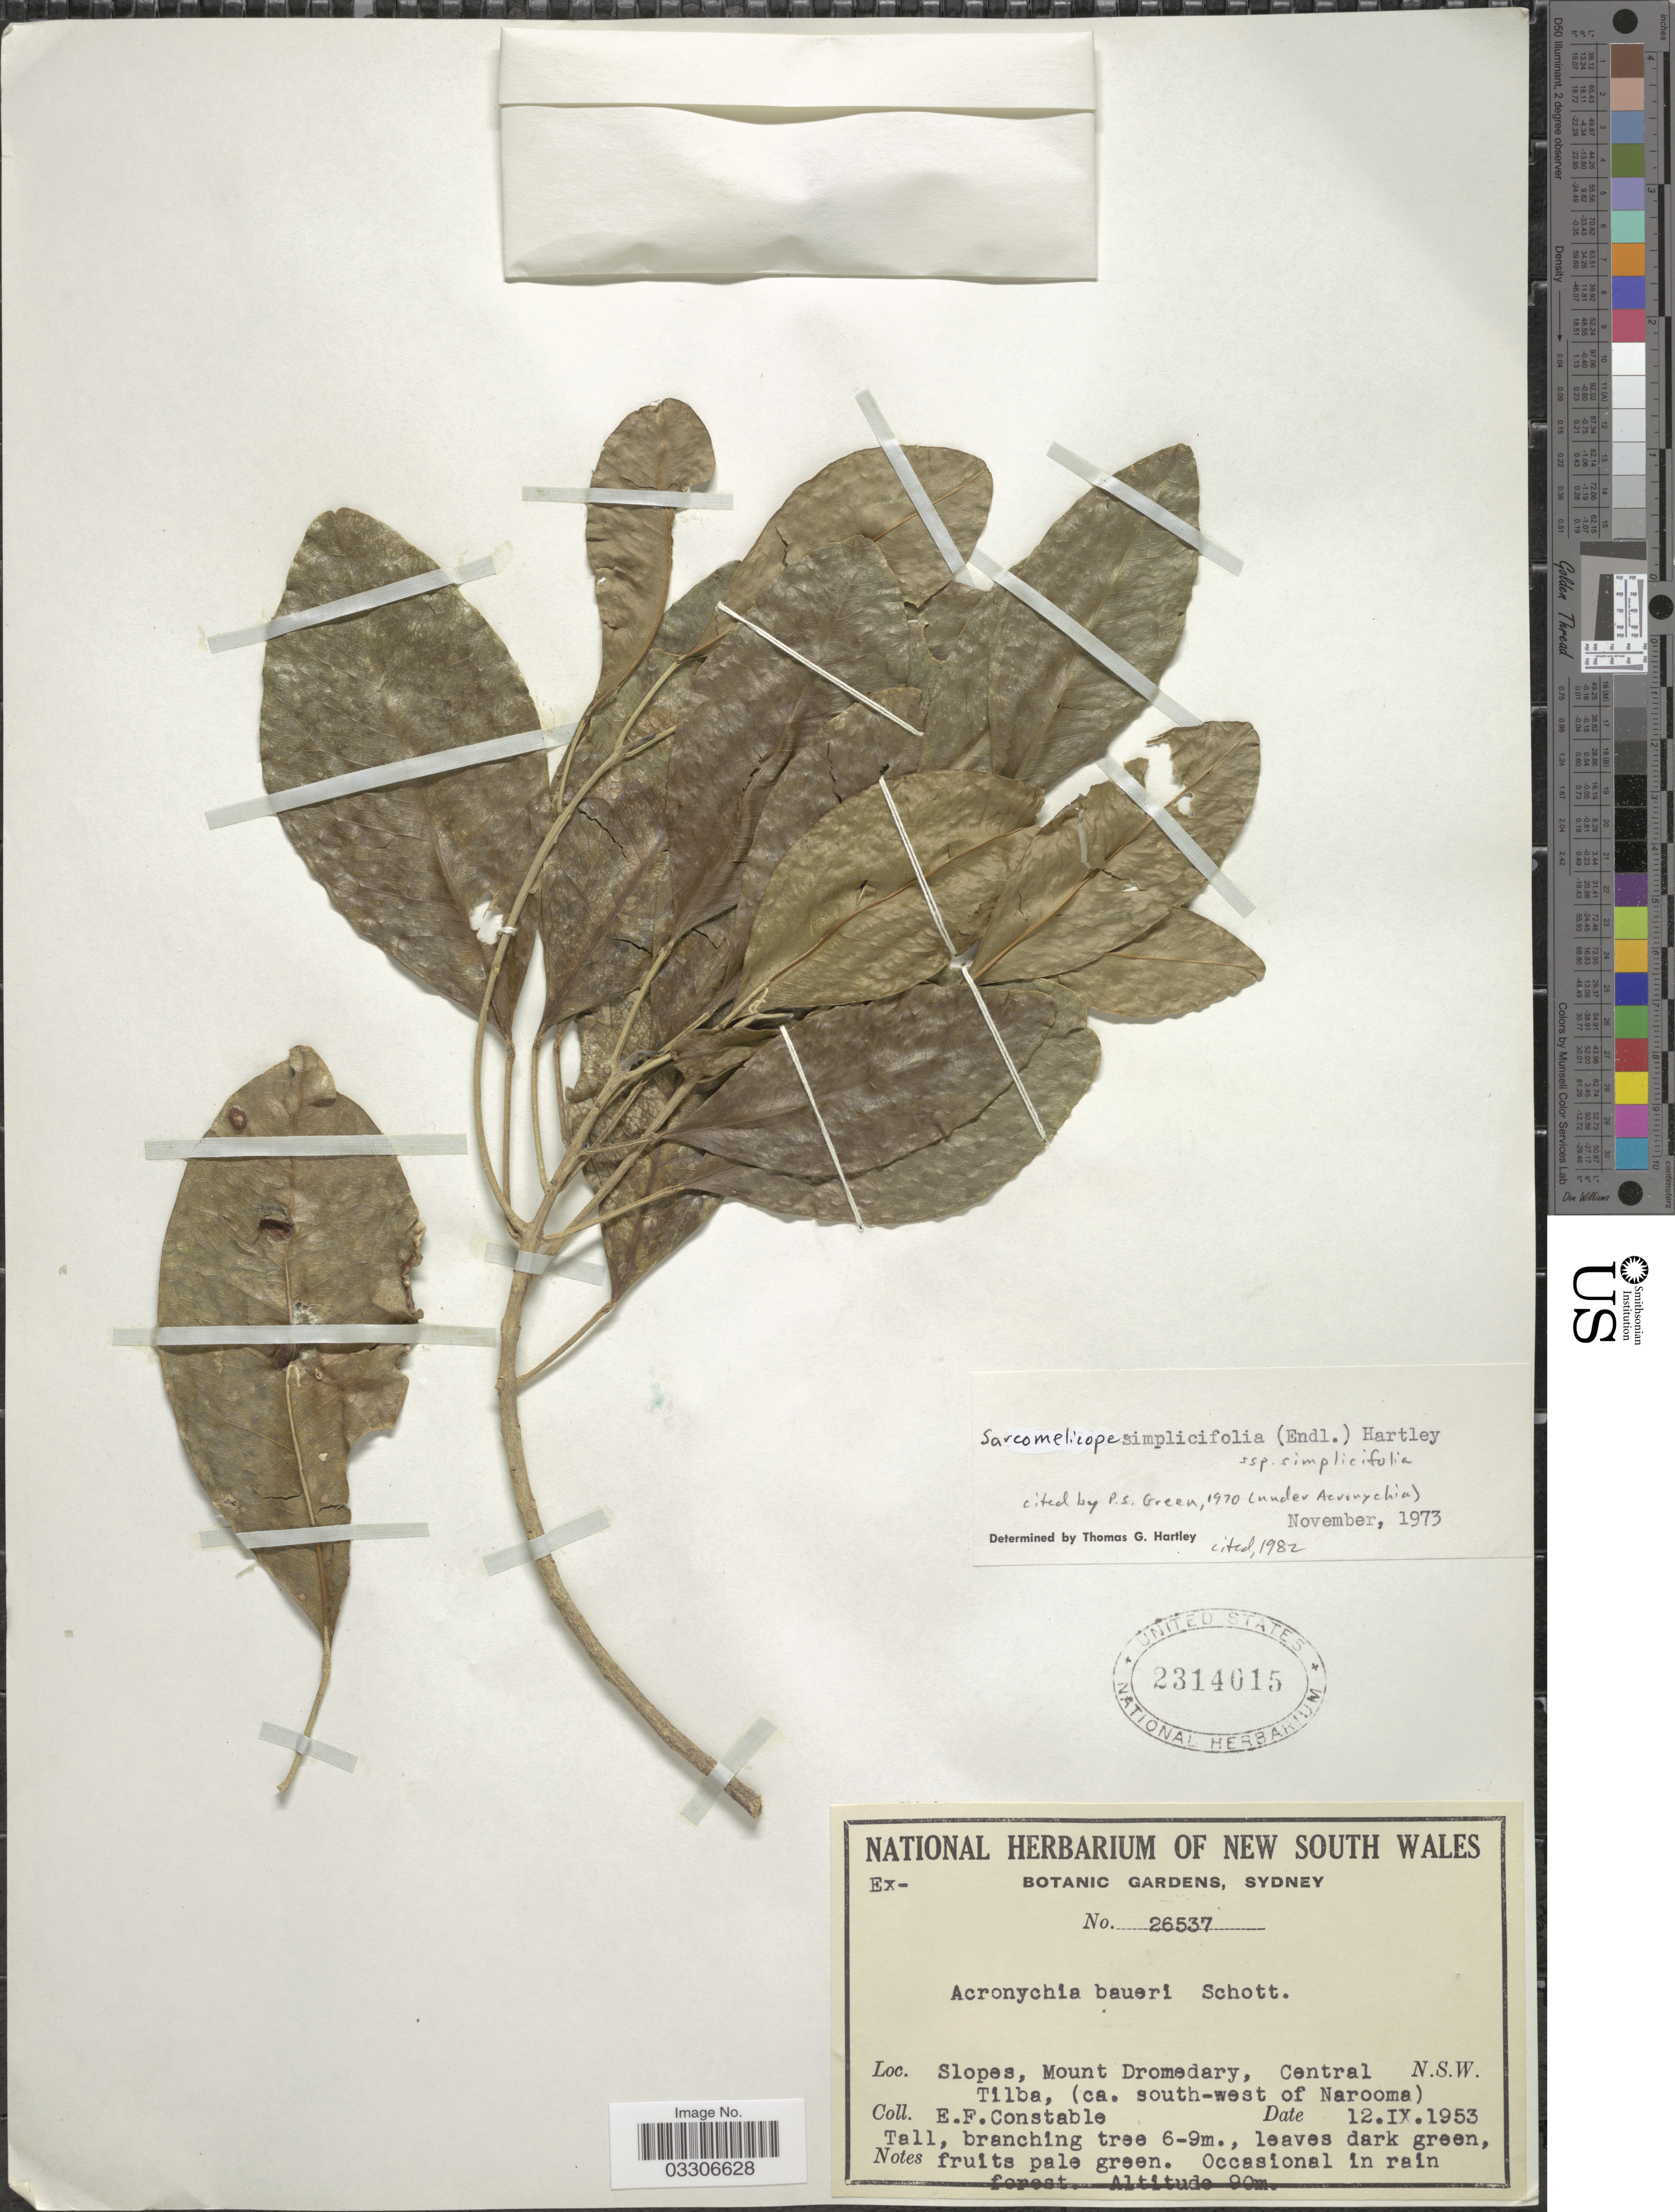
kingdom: Plantae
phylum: Tracheophyta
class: Magnoliopsida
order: Sapindales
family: Rutaceae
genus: Sarcomelicope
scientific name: Sarcomelicope simplicifolia subsp. simplicifolia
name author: (Endl.) T.G. Hartley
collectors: E. F. Constable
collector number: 26537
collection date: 1953-09-12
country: Australia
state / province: New South Wales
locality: Slopes, Mount Dromedary, Central Tilba, (ca. south-west of Narooma).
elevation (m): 90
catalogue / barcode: US 2314015